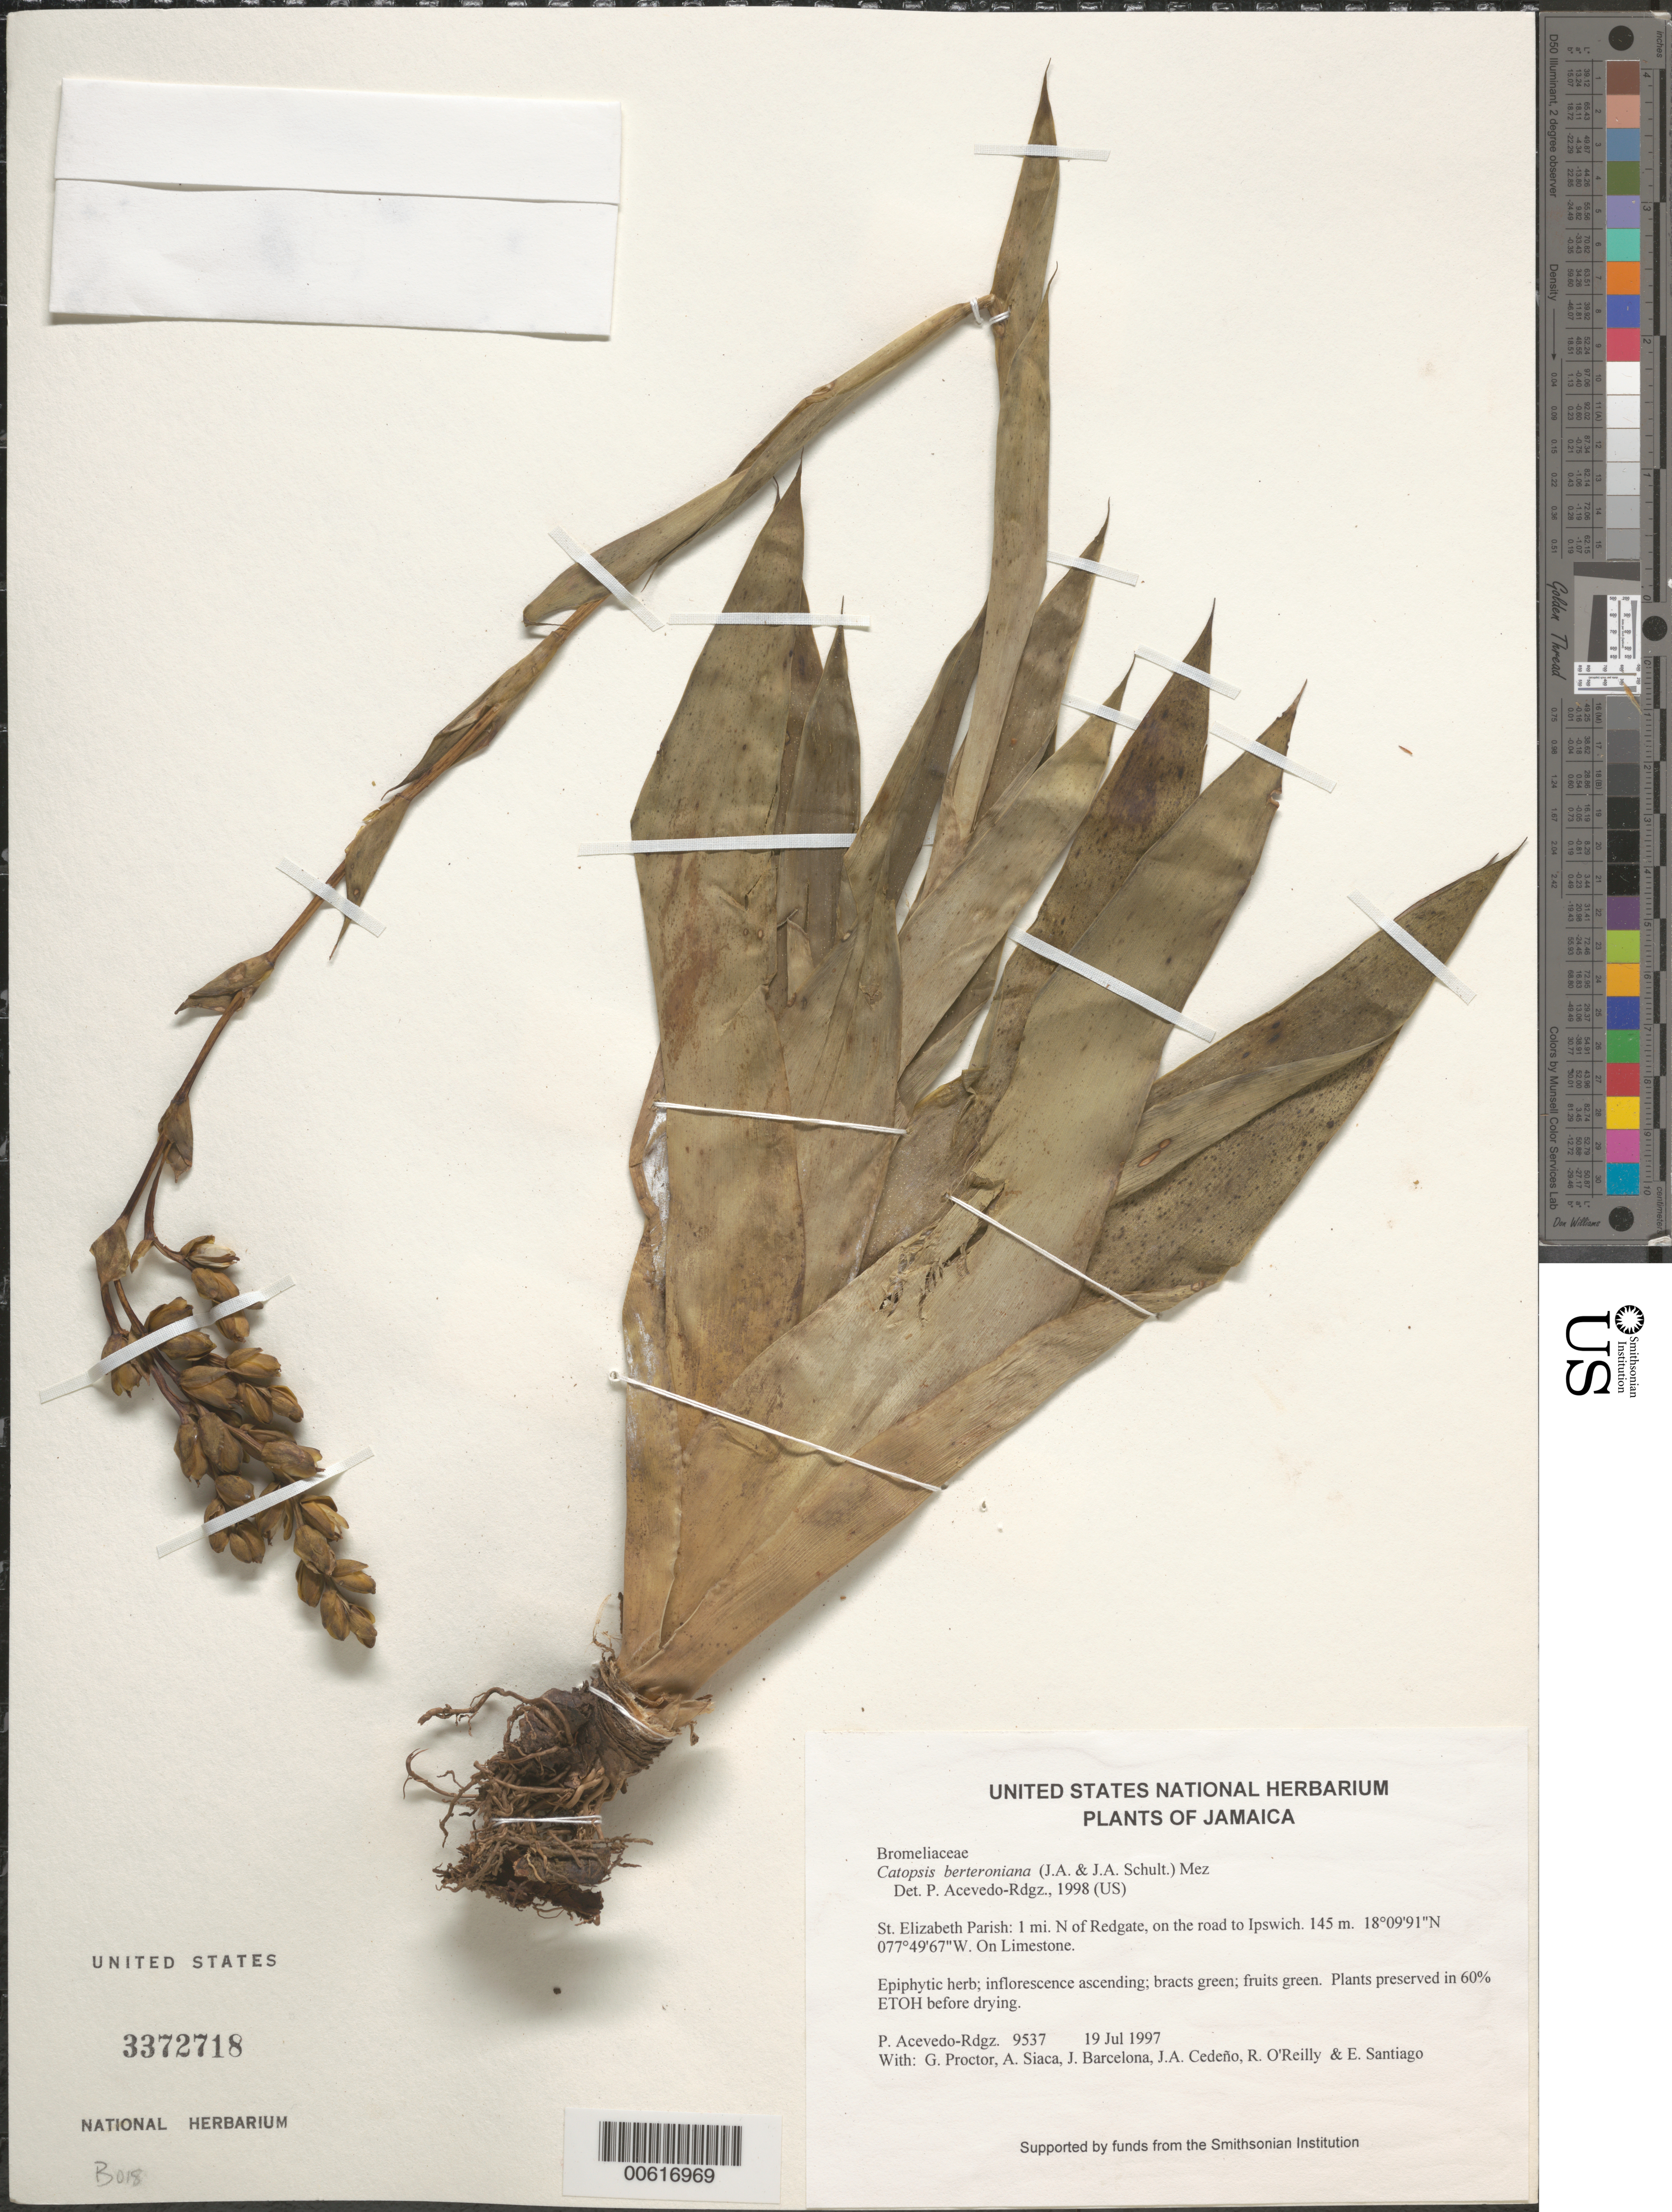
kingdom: Plantae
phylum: Tracheophyta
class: Liliopsida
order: Poales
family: Bromeliaceae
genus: Catopsis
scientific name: Catopsis berteroniana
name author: (Schult. & Schult. f.) Mez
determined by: Acevedo-Rodríguez, P., (BOT), Smithsonian Institution - National Museum of Natural History (UNITED STATES)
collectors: P. Acevedo-Rodr., G. R. Proctor, A. Siaca, J. Barcelona, J. A. Cedeño M. & R. O'Reilly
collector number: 9537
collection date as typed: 19 Jul 1997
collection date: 1997-07-19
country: Jamaica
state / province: Saint Elizabeth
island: Jamaica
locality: St. Elizabeth Parish: 1 mi. N of Redgate, on the road to Ipswich.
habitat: On Limestone.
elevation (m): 145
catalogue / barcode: US 3372718